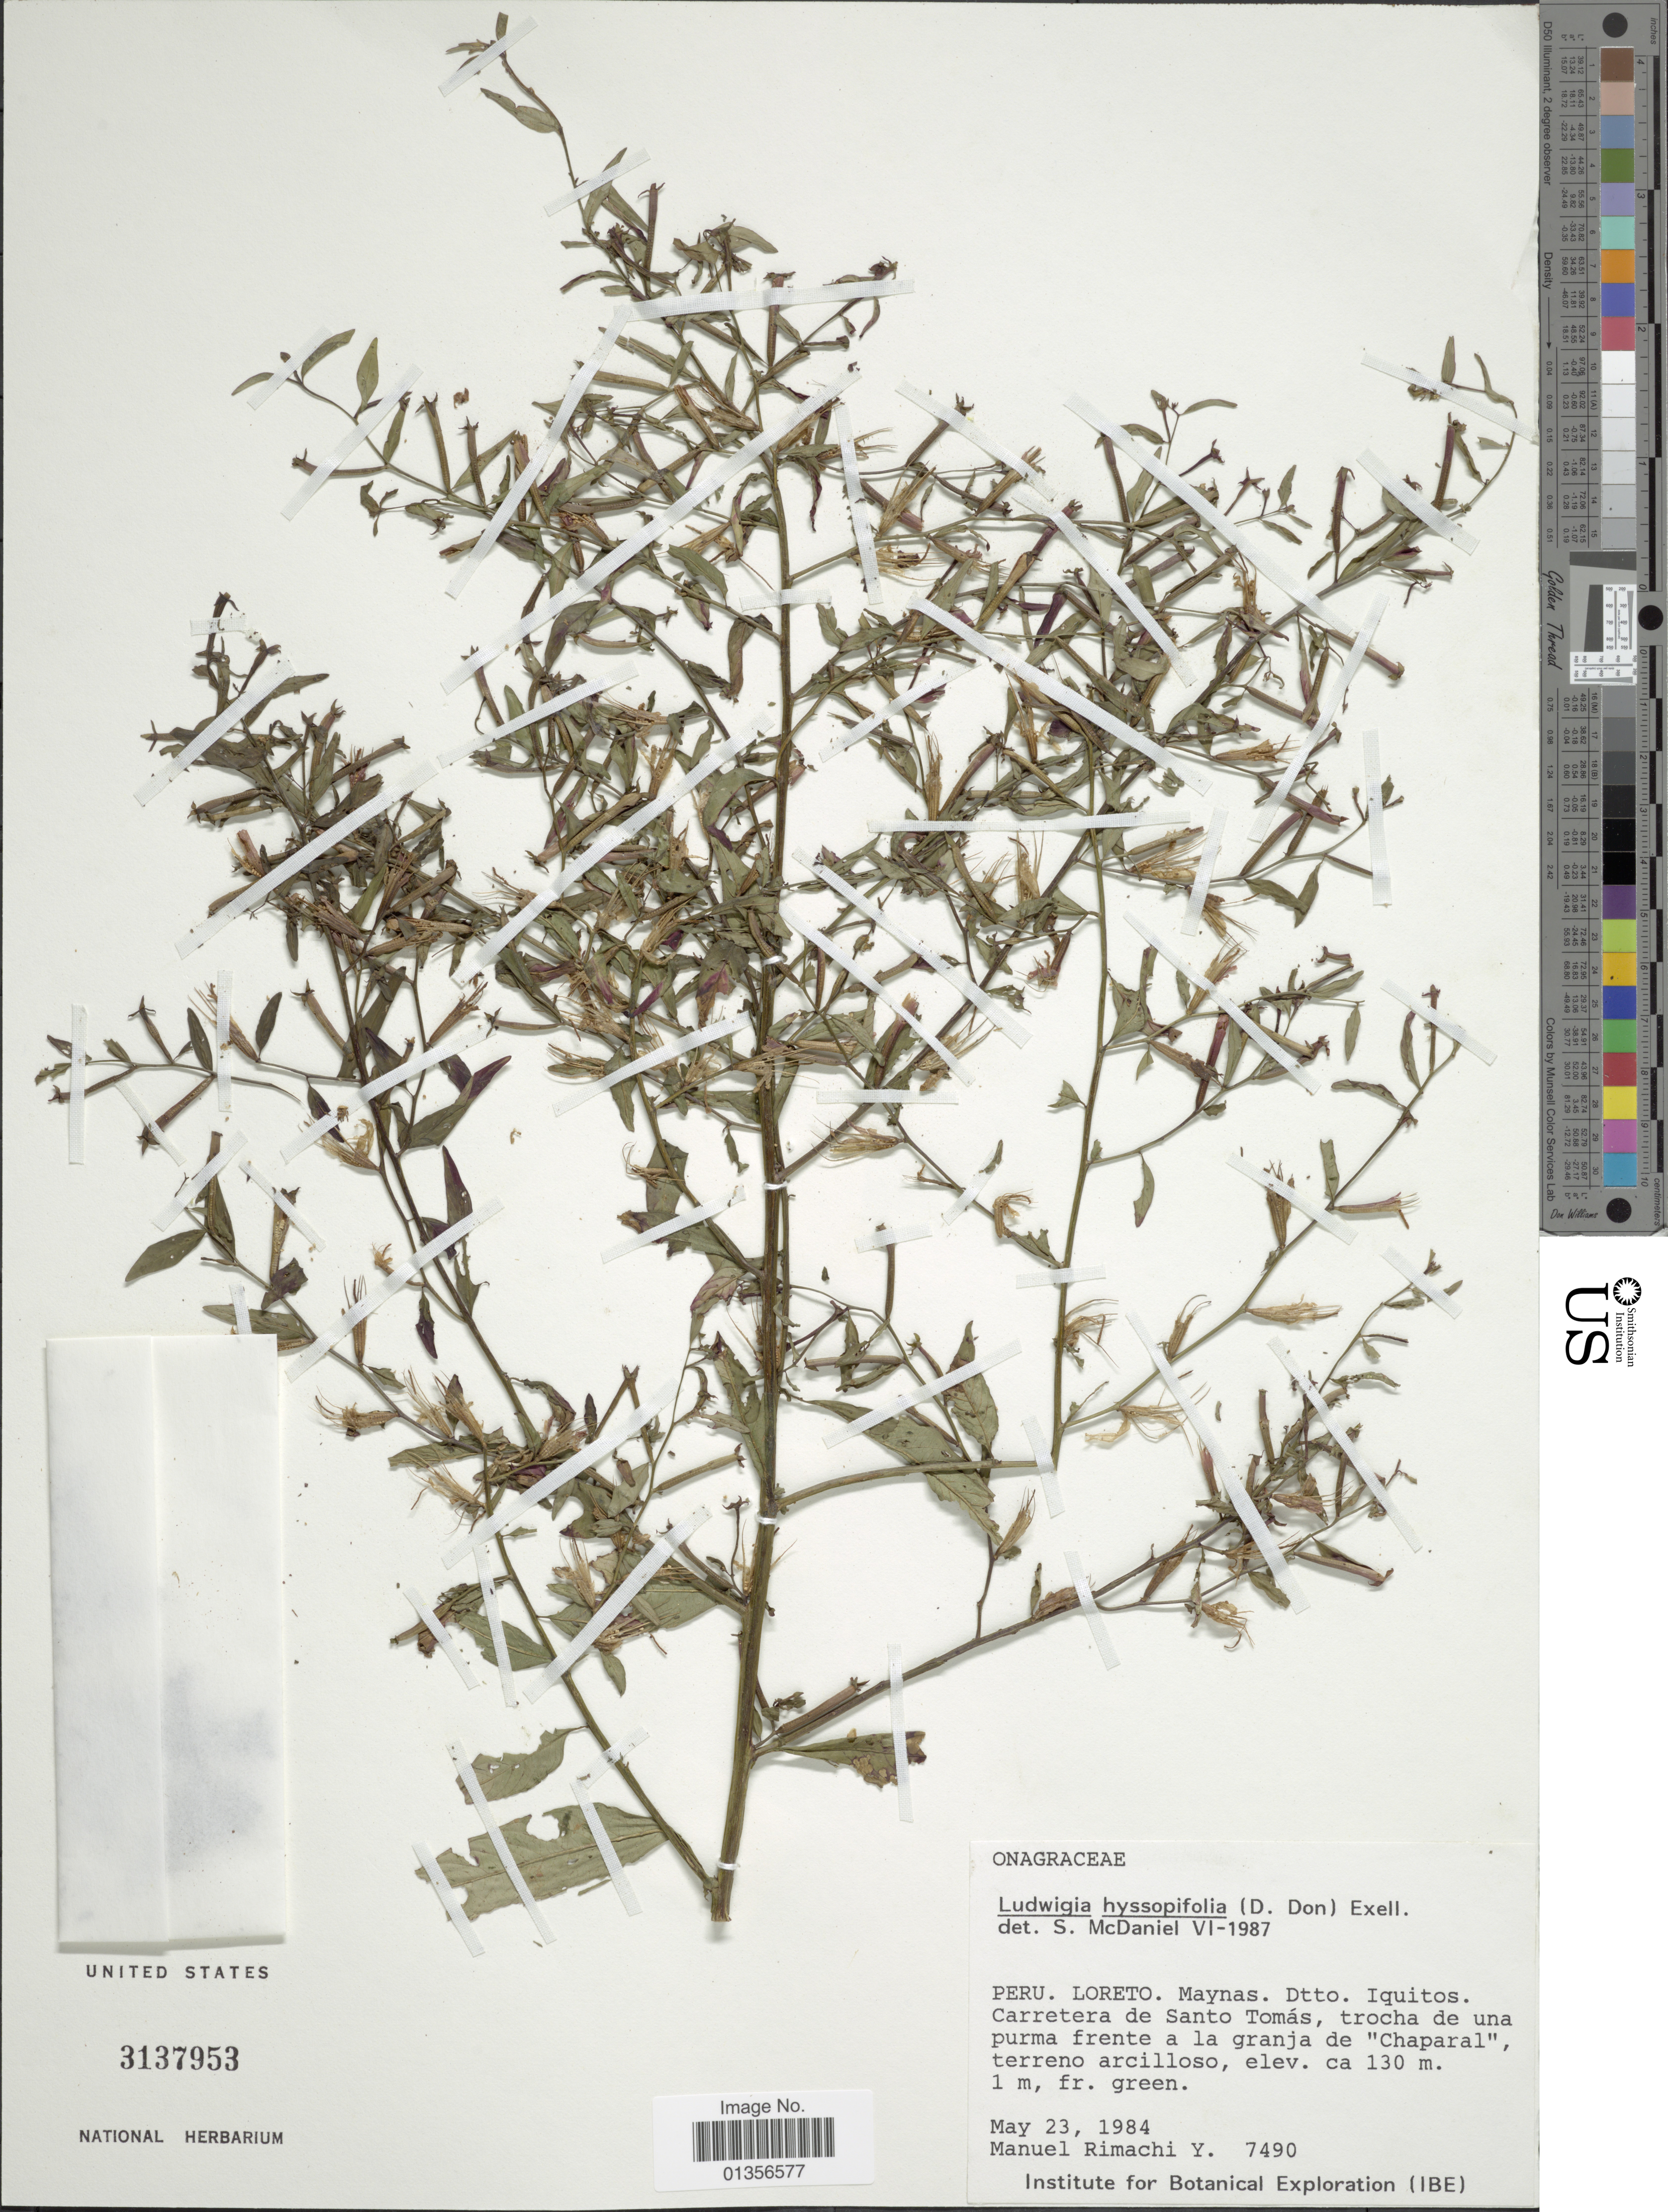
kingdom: Plantae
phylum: Tracheophyta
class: Magnoliopsida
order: Myrtales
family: Onagraceae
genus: Ludwigia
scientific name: Ludwigia hyssopifolia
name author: (G. Don) Exell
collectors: M. Rimachi Y.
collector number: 7490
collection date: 1984-05-23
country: Peru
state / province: Loreto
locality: Maynas. Dtto. Iquitos. Carretera de Santo Tomás, tocha de una purma frente a la granja de "Chaparal", terreno arcilloso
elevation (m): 130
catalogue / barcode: US 3137953